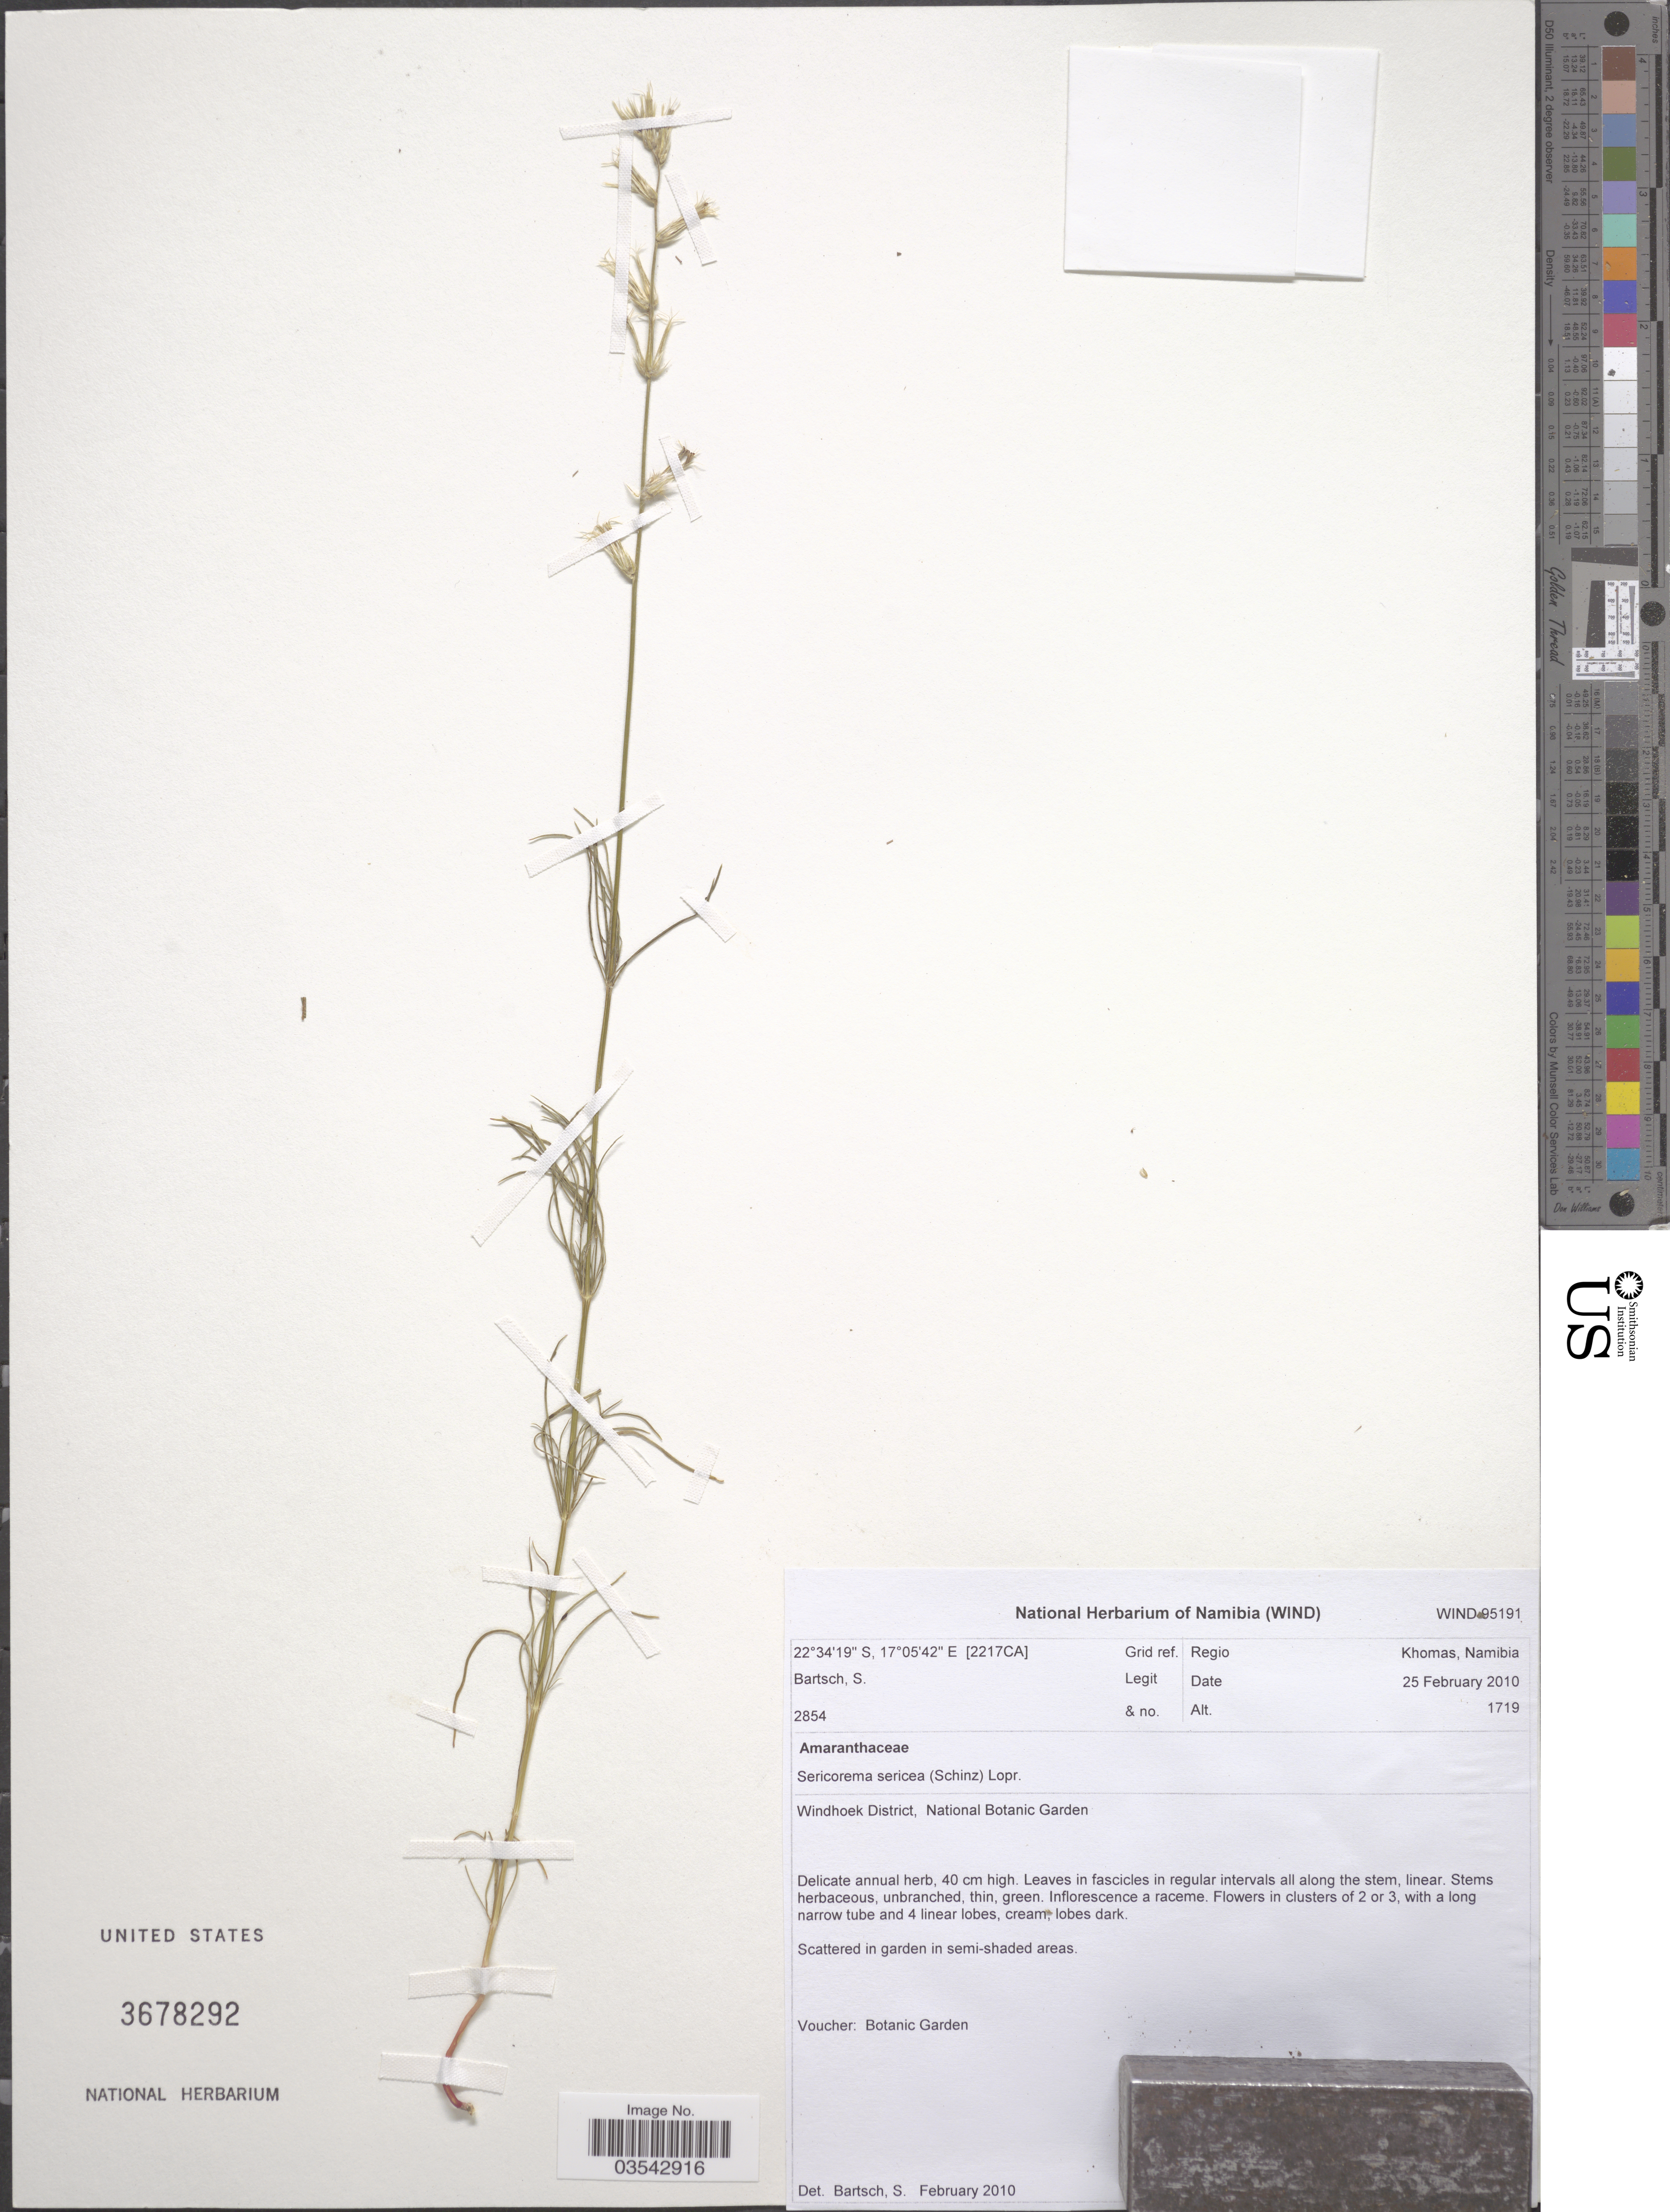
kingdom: Plantae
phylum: Tracheophyta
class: Magnoliopsida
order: Caryophyllales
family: Amaranthaceae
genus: Sericorema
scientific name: Sericorema sericea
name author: Lopr.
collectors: S. Bartsch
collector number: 2854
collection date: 1910-02-25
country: Namibia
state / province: Khomas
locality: Grid ref. [2217CA]. Regio Khomas. Windhoek District, National Botanic Garden.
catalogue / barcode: US 3678292